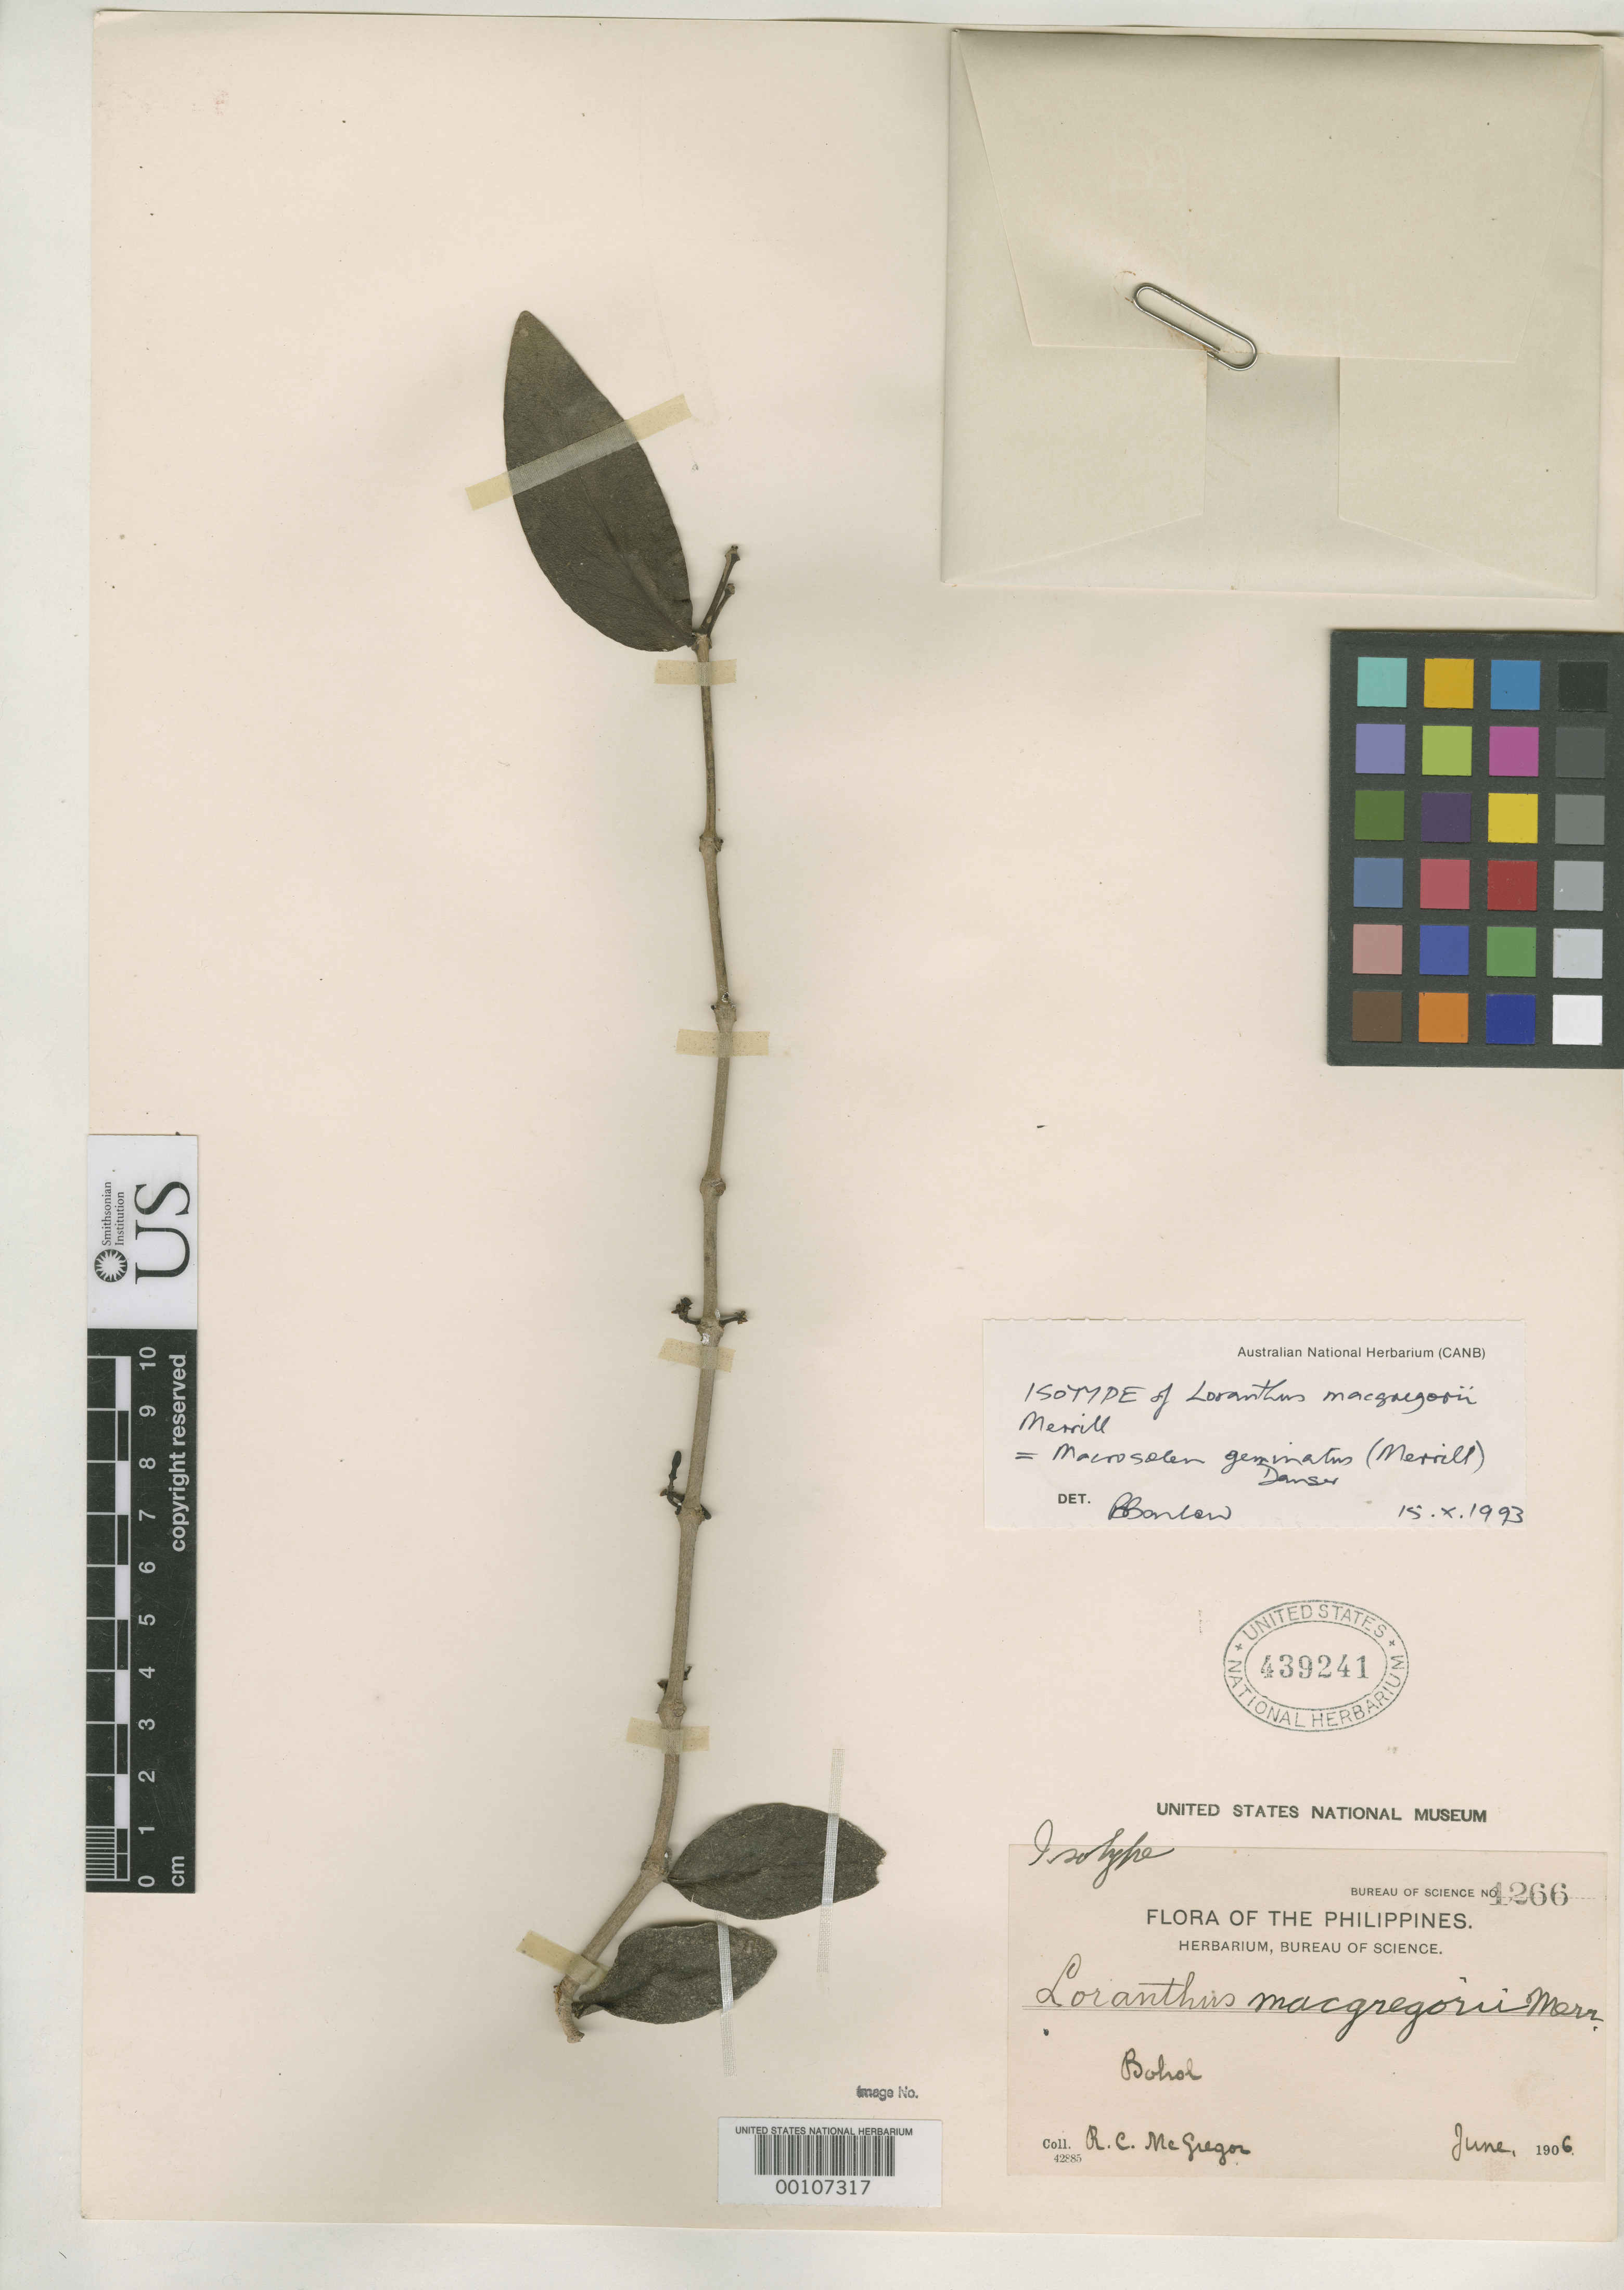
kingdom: Plantae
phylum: Tracheophyta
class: Magnoliopsida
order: Santalales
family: Loranthaceae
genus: Loranthus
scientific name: Loranthus macgregorii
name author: Merr.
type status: Isotype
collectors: R. C. McGregor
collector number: Bur. Sci. 1266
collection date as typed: Jun 1906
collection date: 1906-06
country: Philippines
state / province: Central Visayas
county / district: Bohol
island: Bohol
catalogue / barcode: US 439241